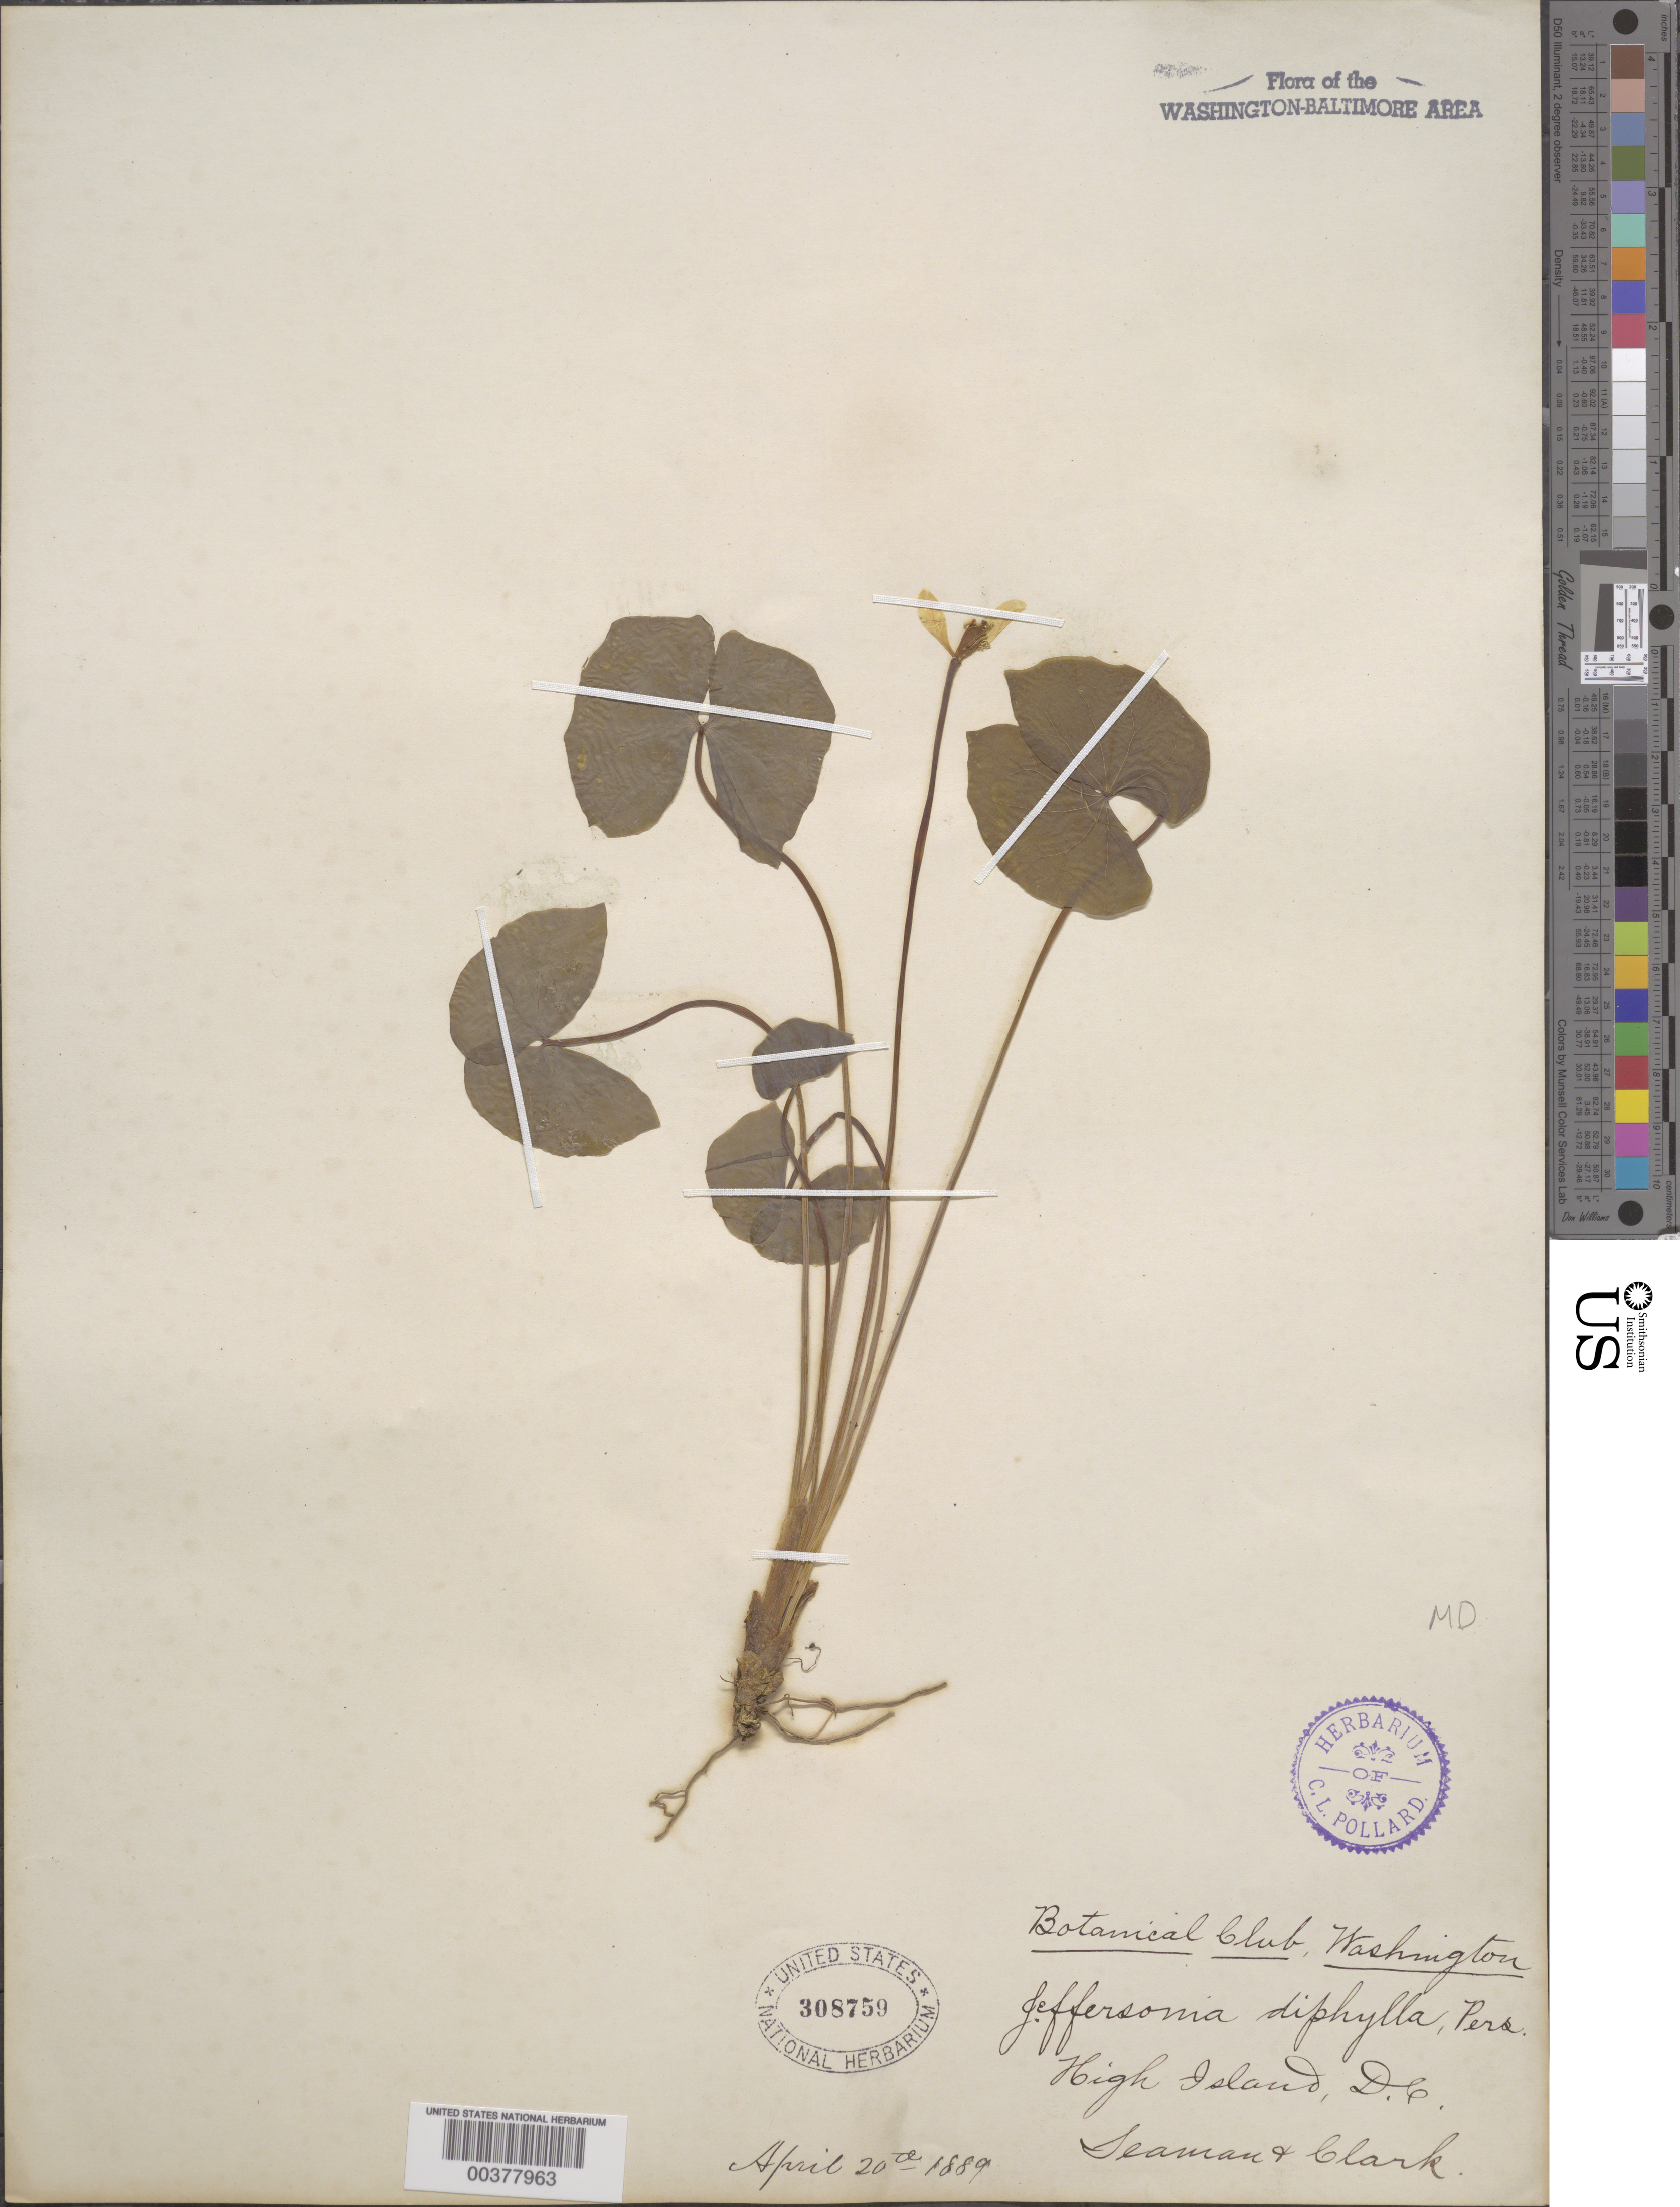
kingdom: Plantae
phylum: Tracheophyta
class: Magnoliopsida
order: Ranunculales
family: Berberidaceae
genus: Jeffersonia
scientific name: Jeffersonia diphylla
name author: (L.) Pers.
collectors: W. Seaman & -- Clark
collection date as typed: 20 Apr 1889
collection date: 1889-04-20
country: United States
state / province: Maryland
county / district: Montgomery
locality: High Island C. & O. Canal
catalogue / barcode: US 308759